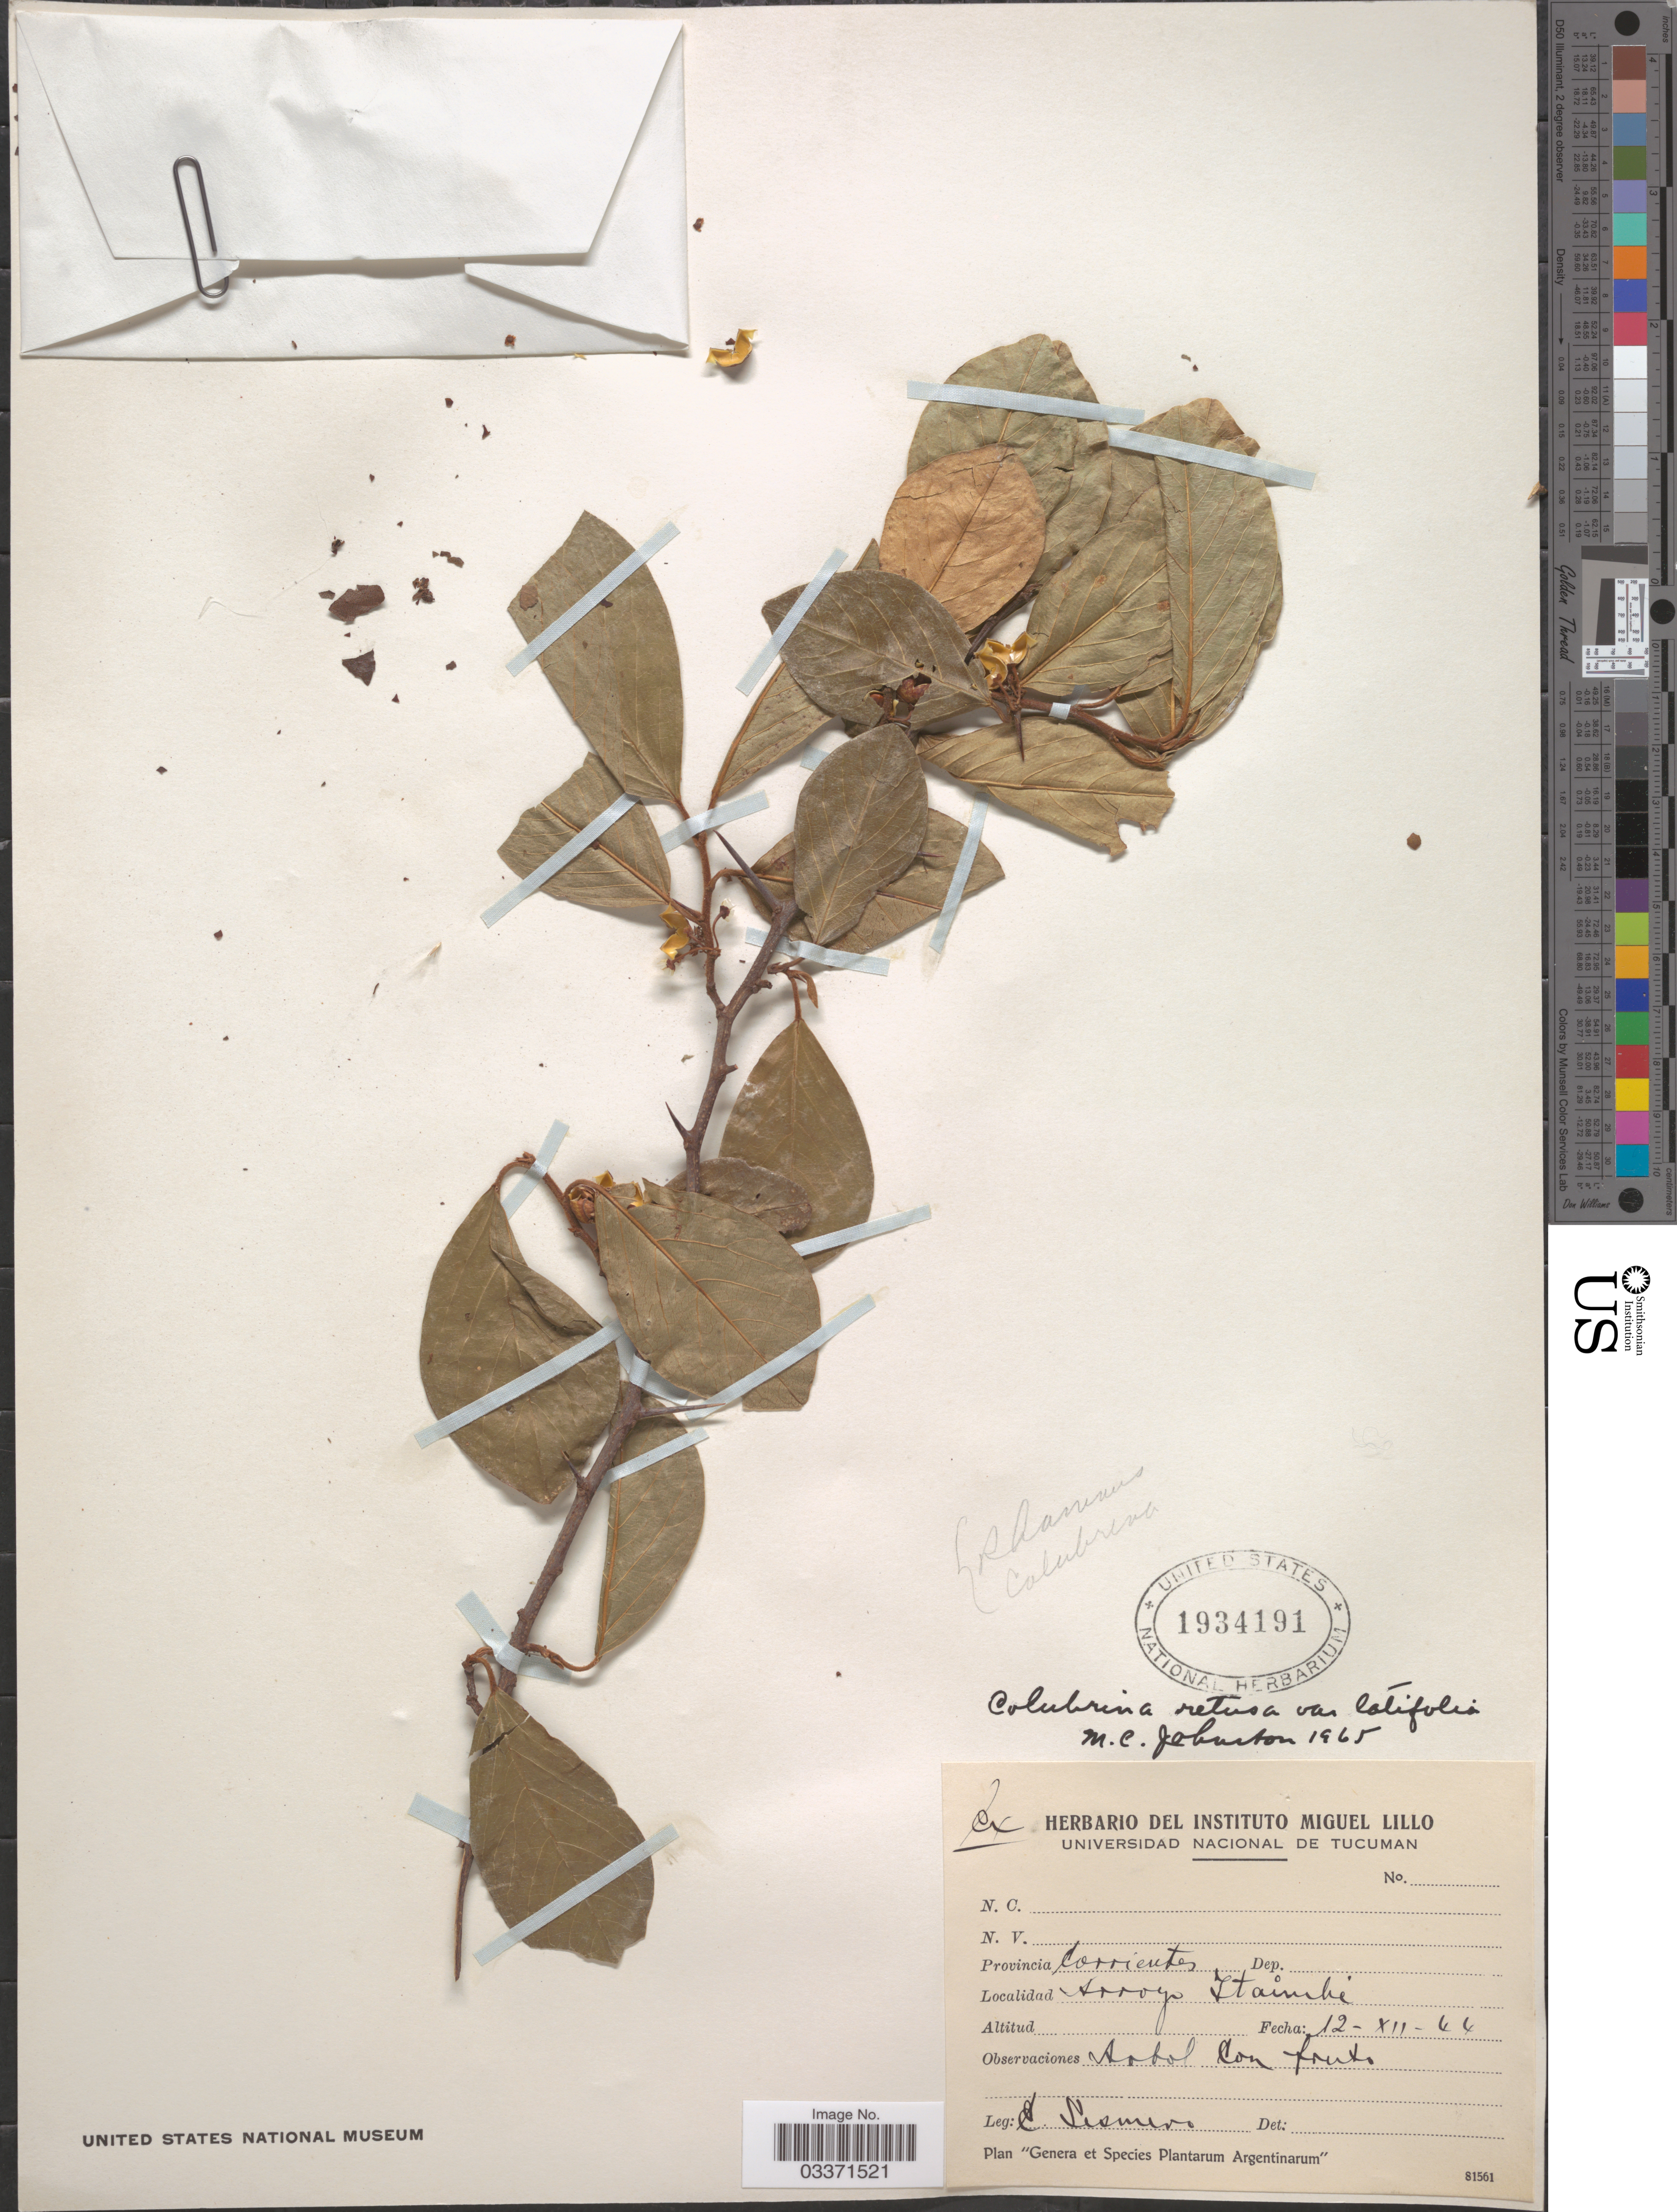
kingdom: Plantae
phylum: Tracheophyta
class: Magnoliopsida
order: Rosales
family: Rhamnaceae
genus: Colubrina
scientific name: Colubrina retusa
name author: (Pittier) R.S. Cowan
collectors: E. Sesmero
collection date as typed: Transcribed d/m/y: 12/12/44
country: Argentina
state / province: Corrientes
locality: Arroyo Itaimbé.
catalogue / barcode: US 1934191